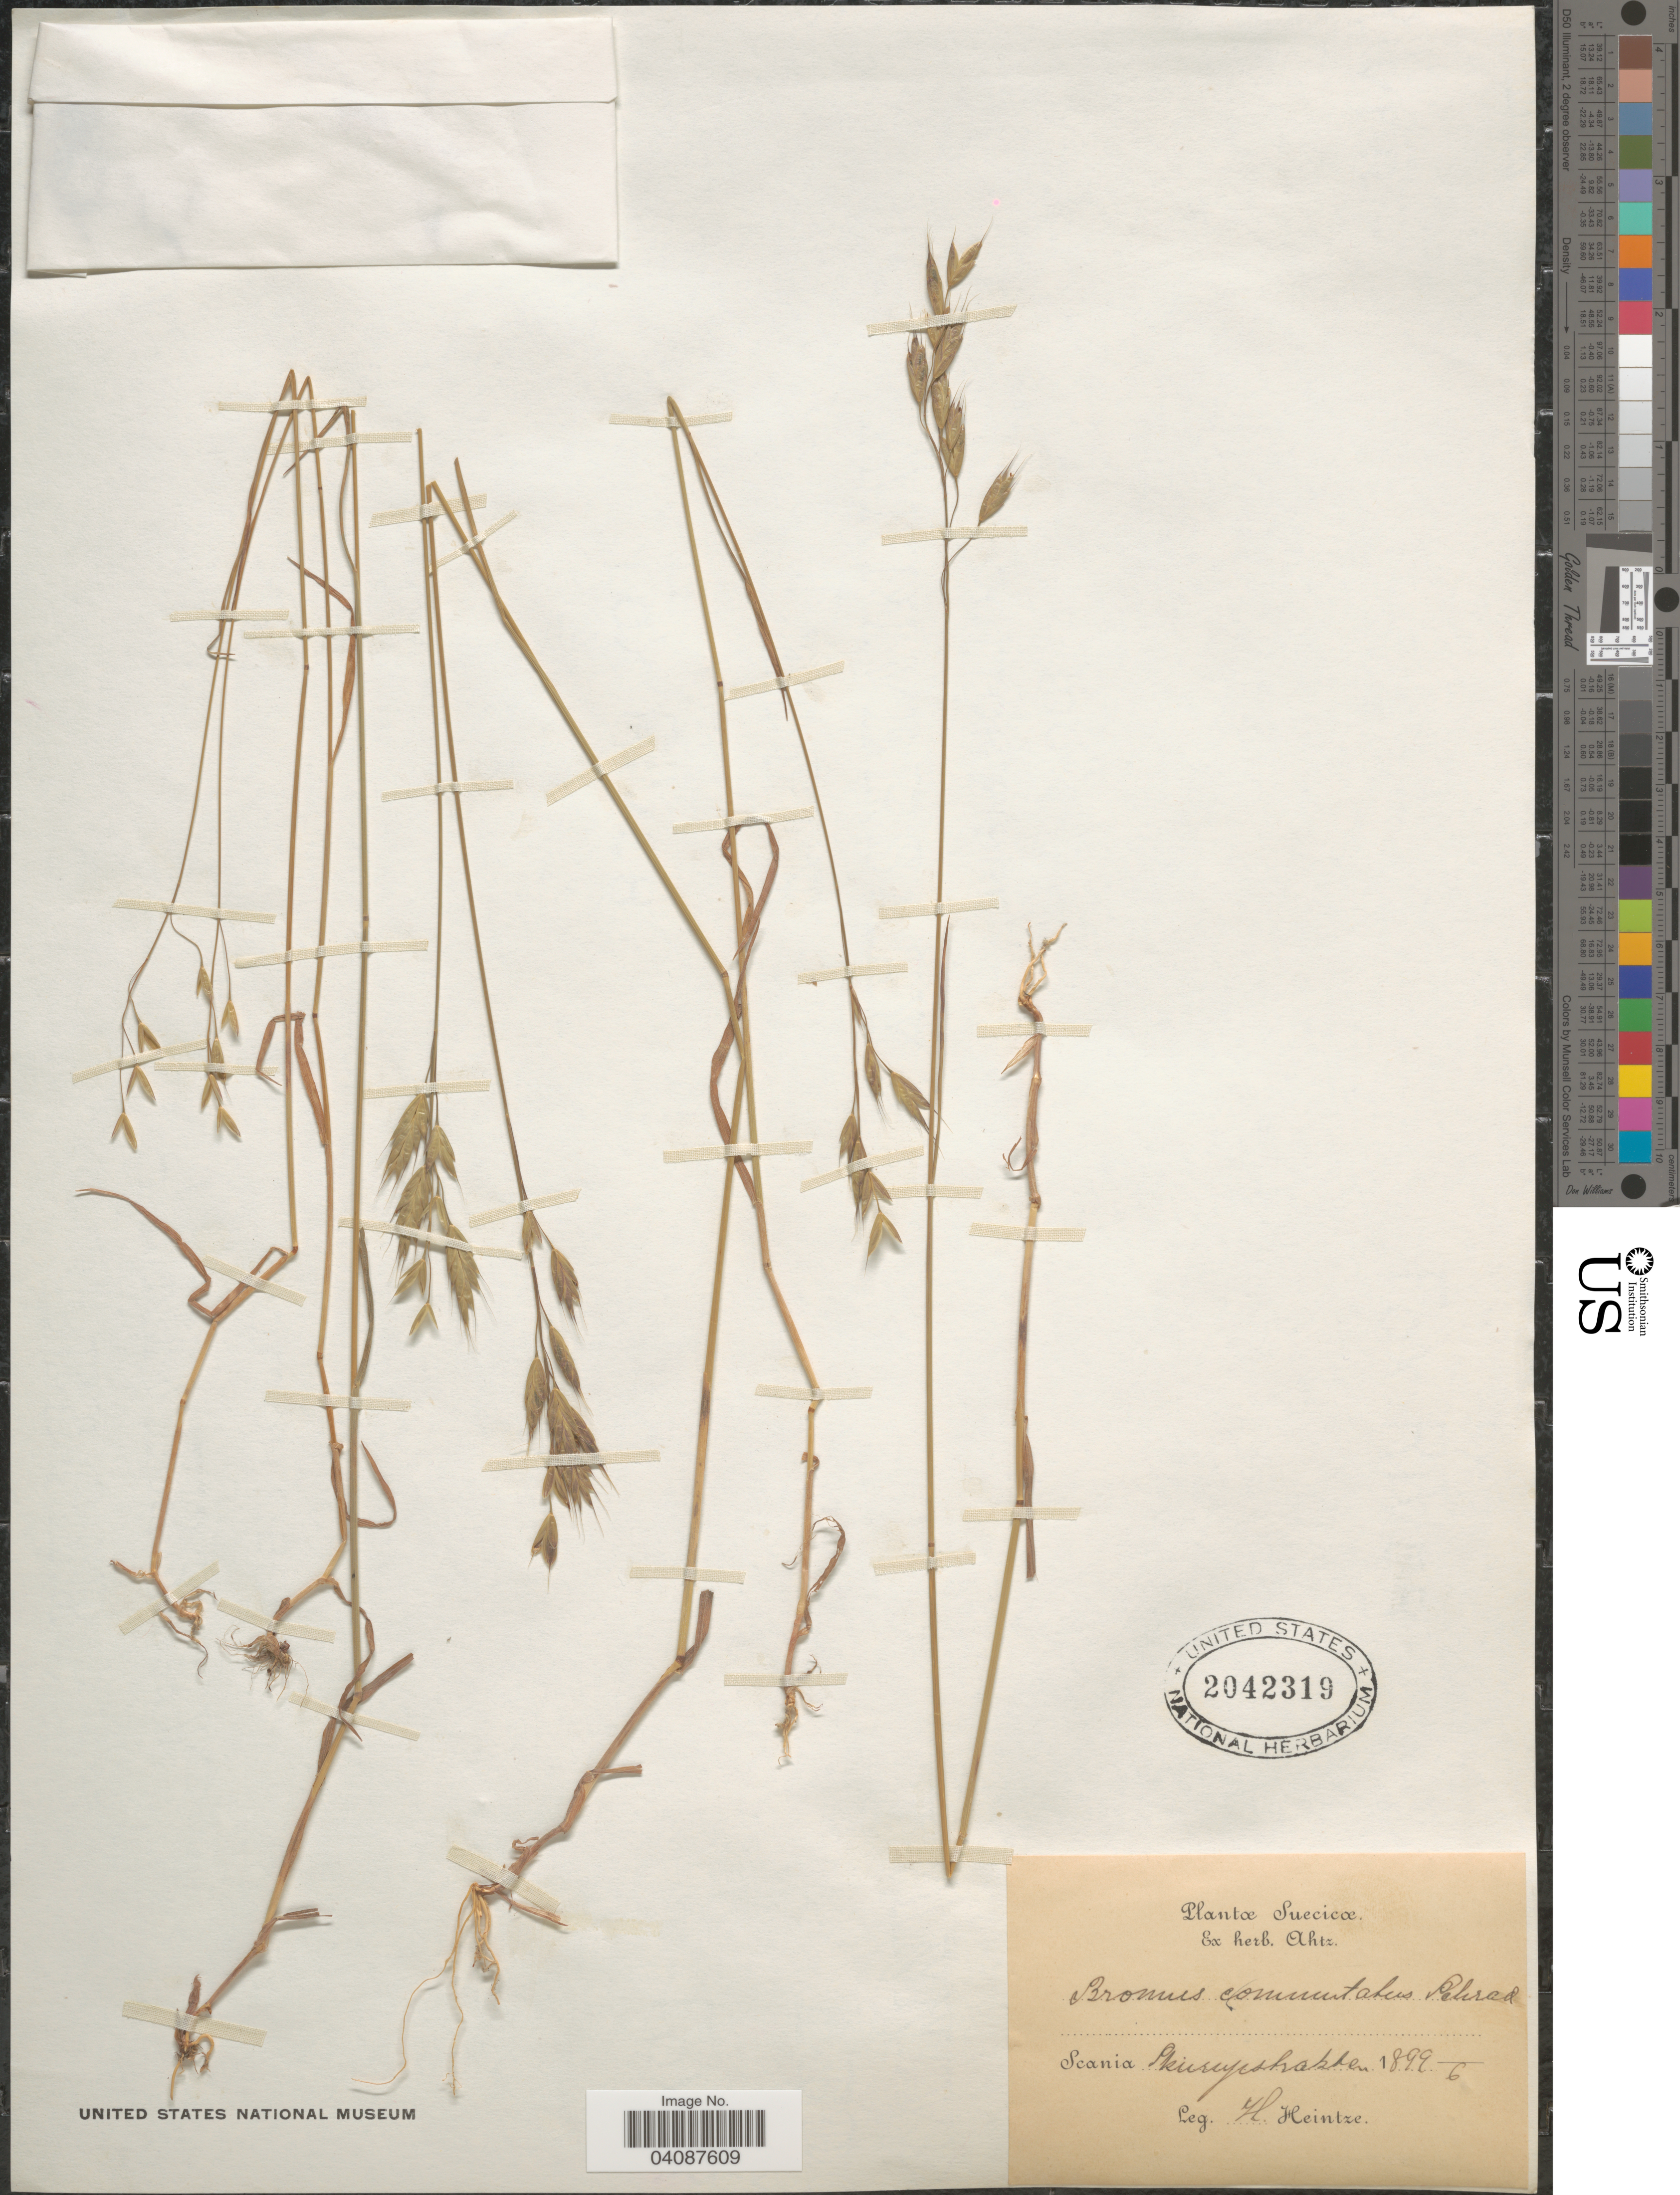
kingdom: Plantae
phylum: Tracheophyta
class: Liliopsida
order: Poales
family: Poaceae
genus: Bromus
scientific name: Bromus commutatus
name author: Schrad.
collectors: H. Heintze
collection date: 1899-06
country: Sweden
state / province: Skåne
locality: Suecicæ. Scania. Skurupsocken.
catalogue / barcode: US 2042319